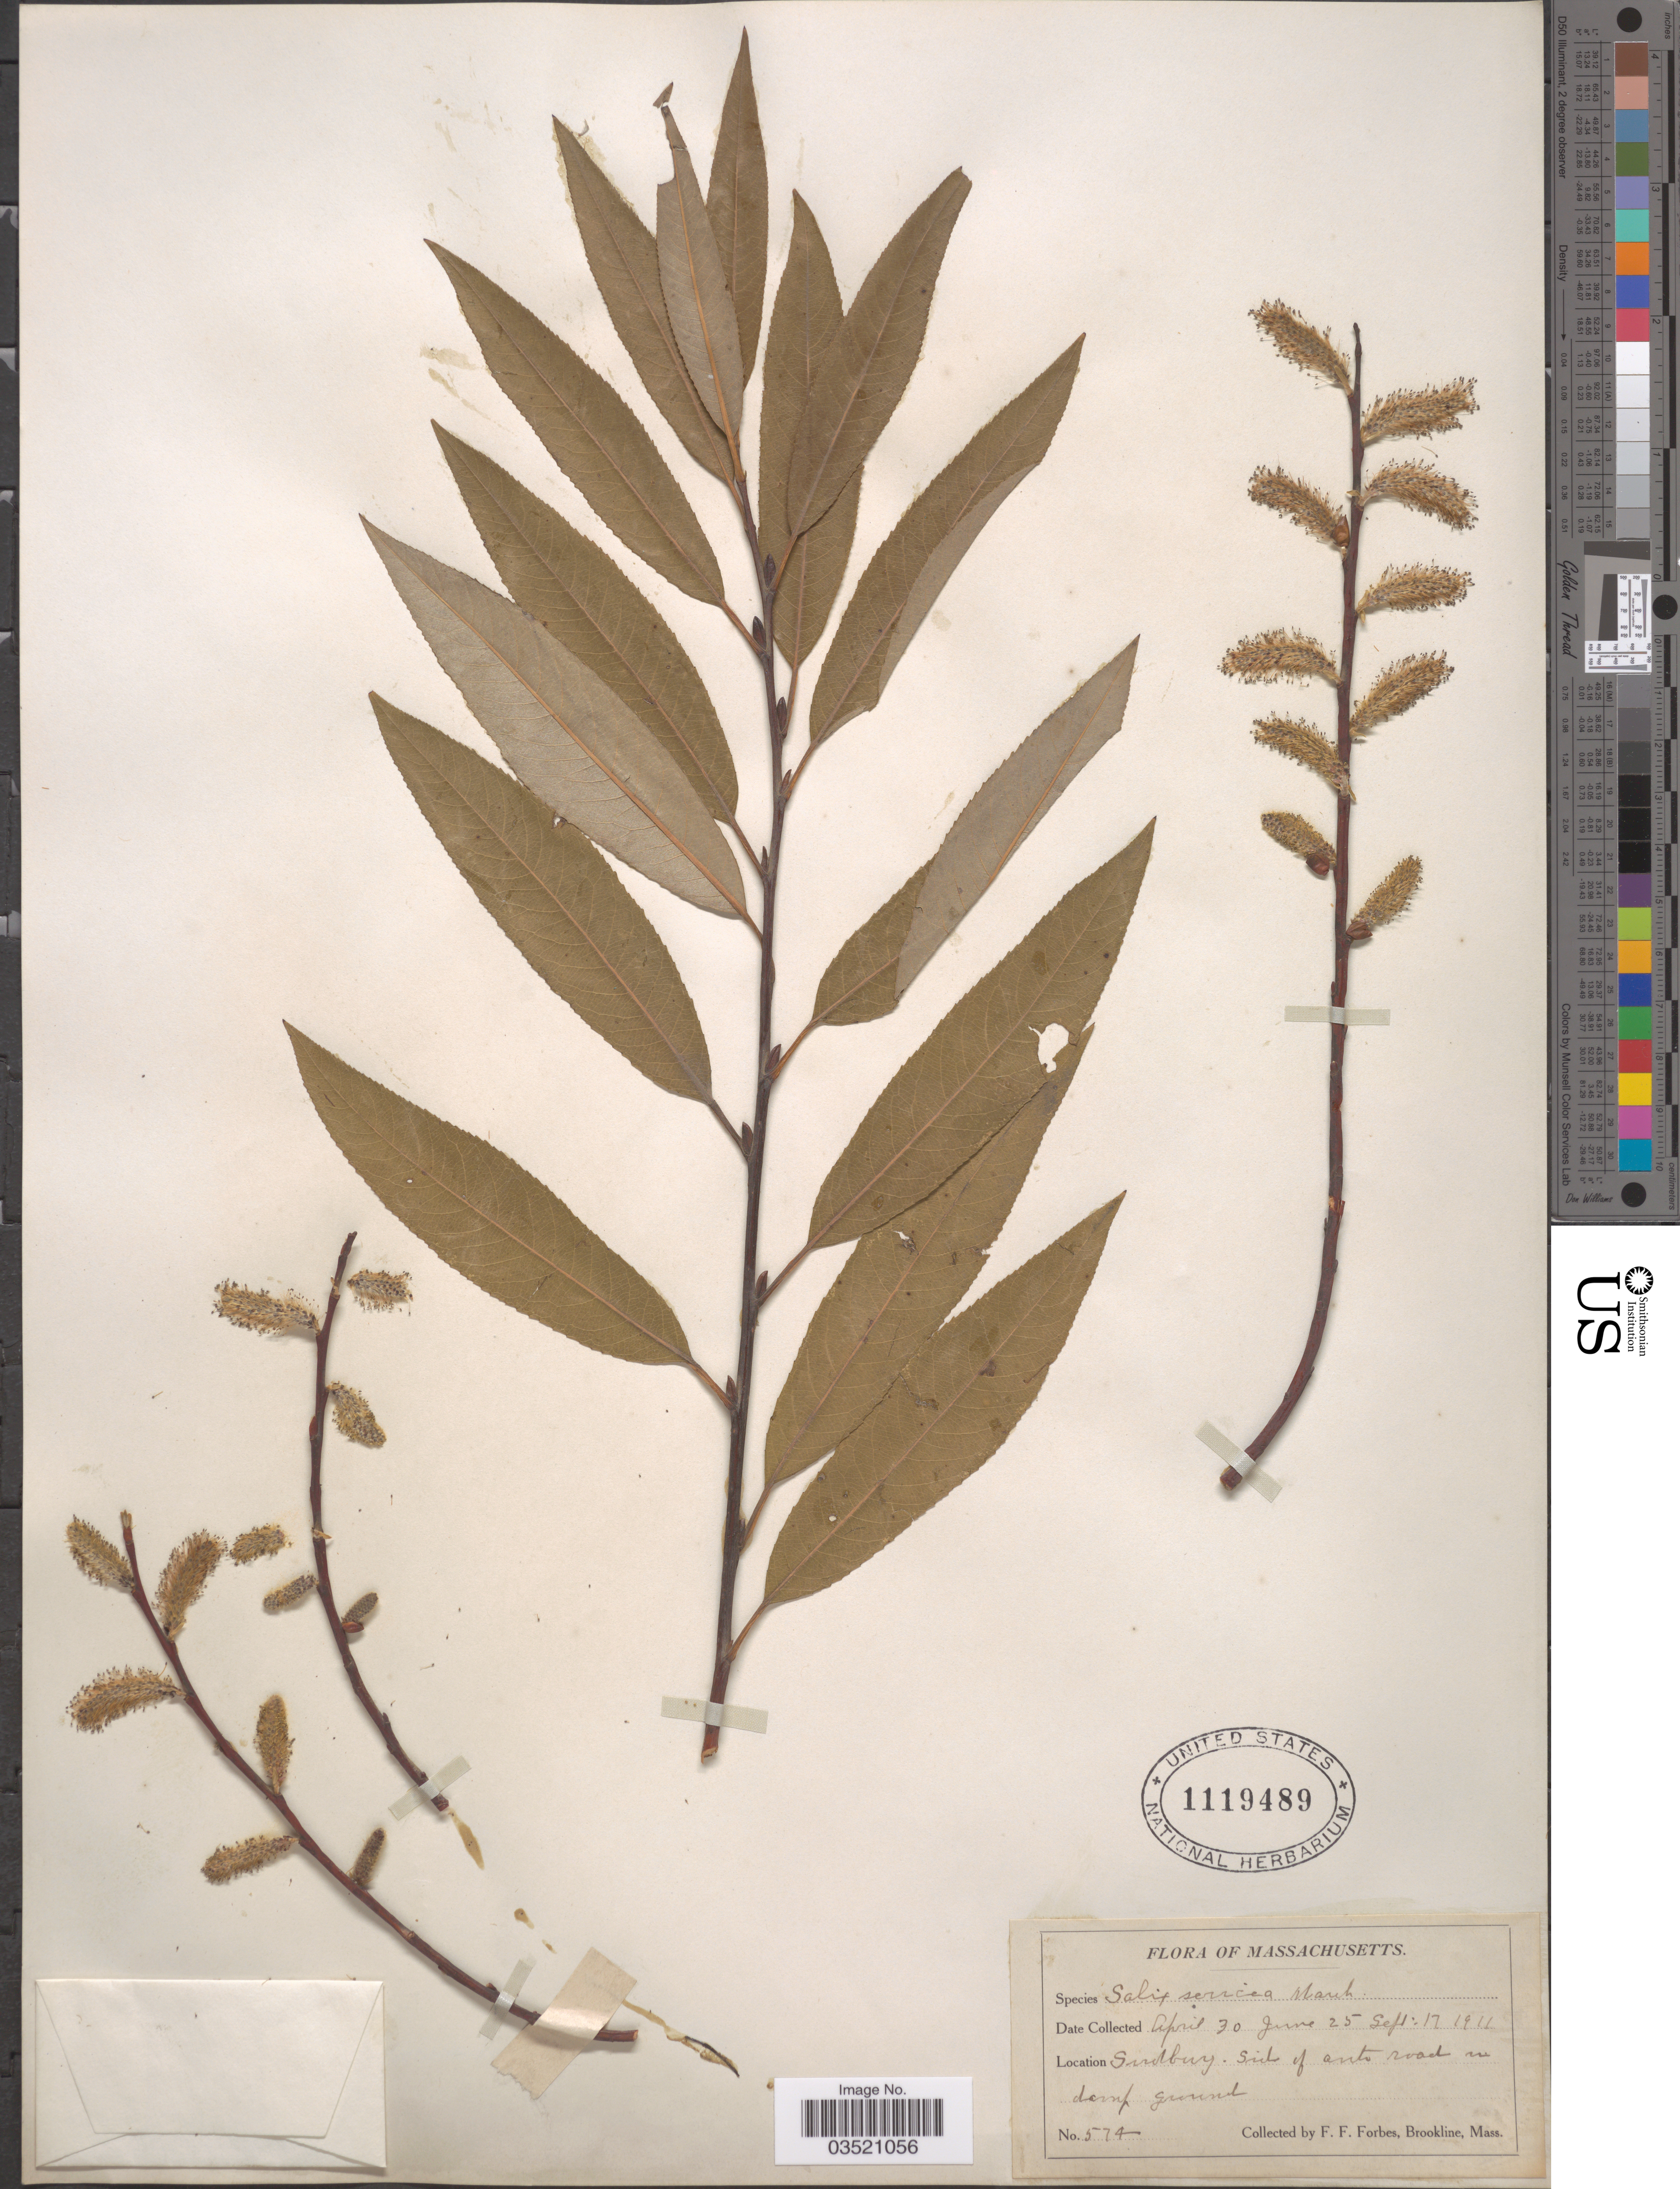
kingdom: Plantae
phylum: Tracheophyta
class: Magnoliopsida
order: Malpighiales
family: Salicaceae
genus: Salix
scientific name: Salix sericea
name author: Marshall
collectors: F. Forbes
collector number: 574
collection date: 1911-04-30/1911-09-17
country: United States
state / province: Massachusetts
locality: Sudbury.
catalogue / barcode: US 1119489